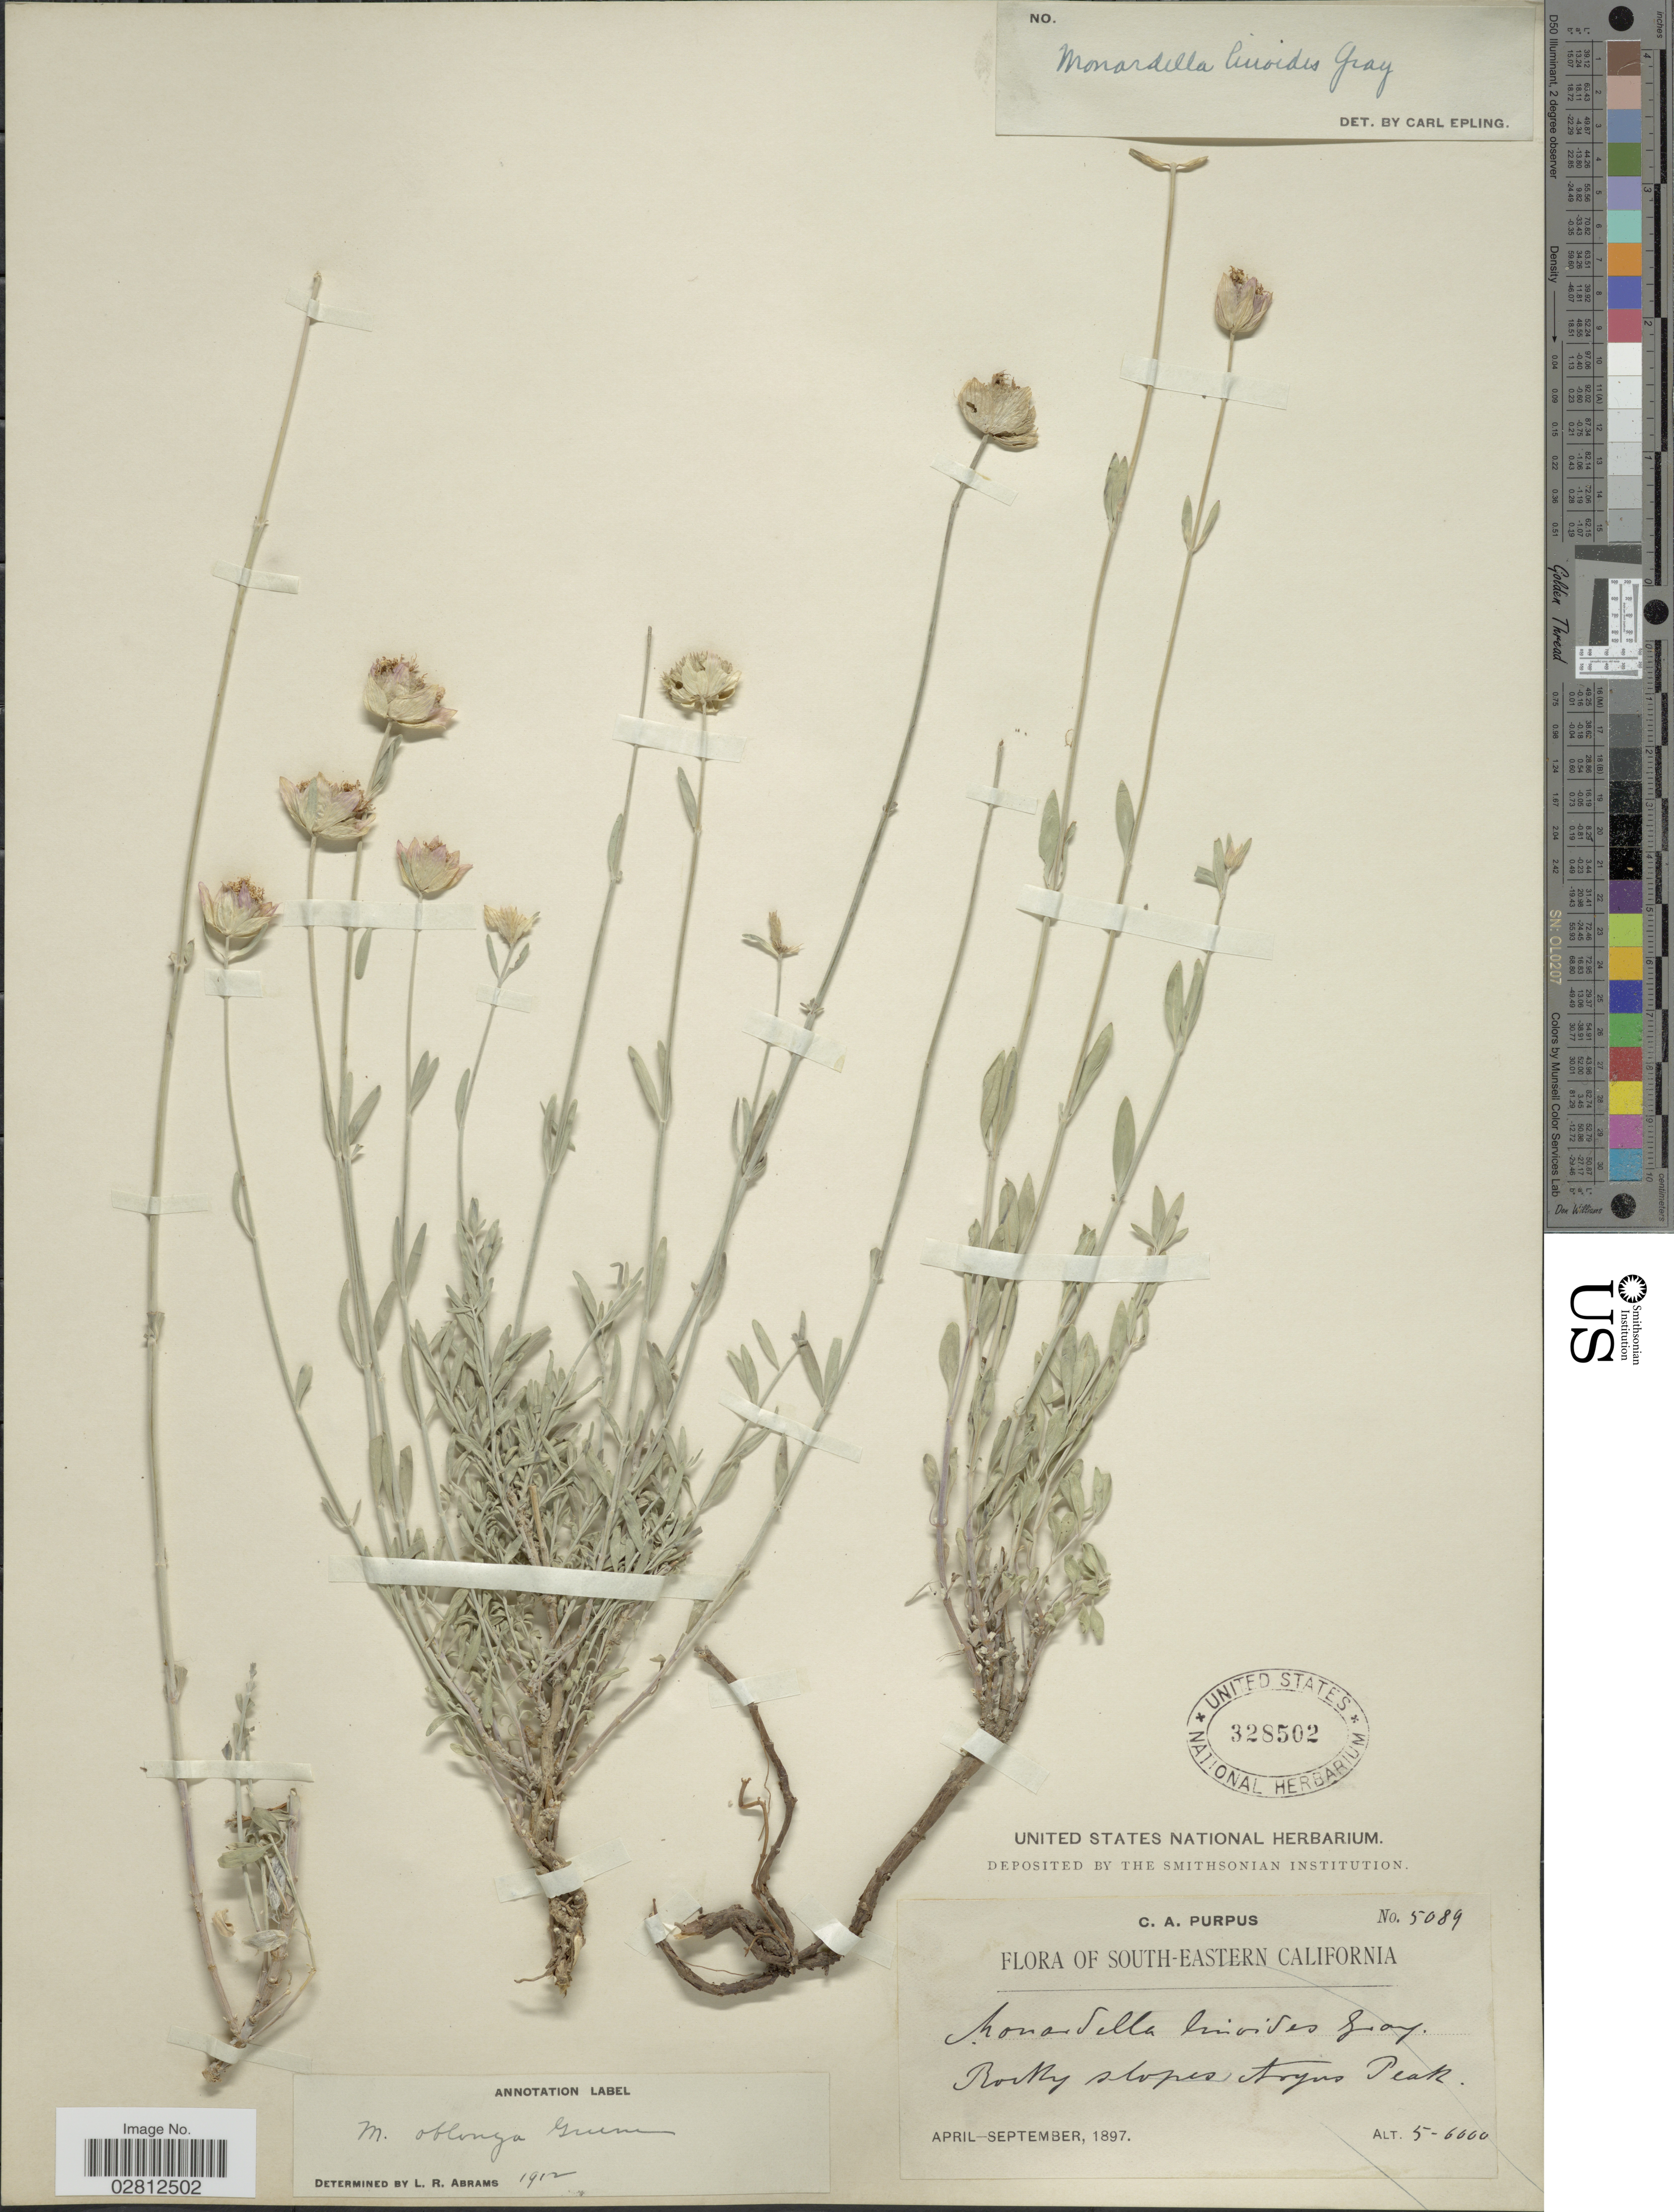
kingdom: Plantae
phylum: Tracheophyta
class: Magnoliopsida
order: Lamiales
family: Lamiaceae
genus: Monardella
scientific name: Monardella linoides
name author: A. Gray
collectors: C. A. Purpus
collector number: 5089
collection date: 1897-04/1897-09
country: United States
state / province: California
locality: South-eastern California, Rocky slopes Argus Peak.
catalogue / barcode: US 328502